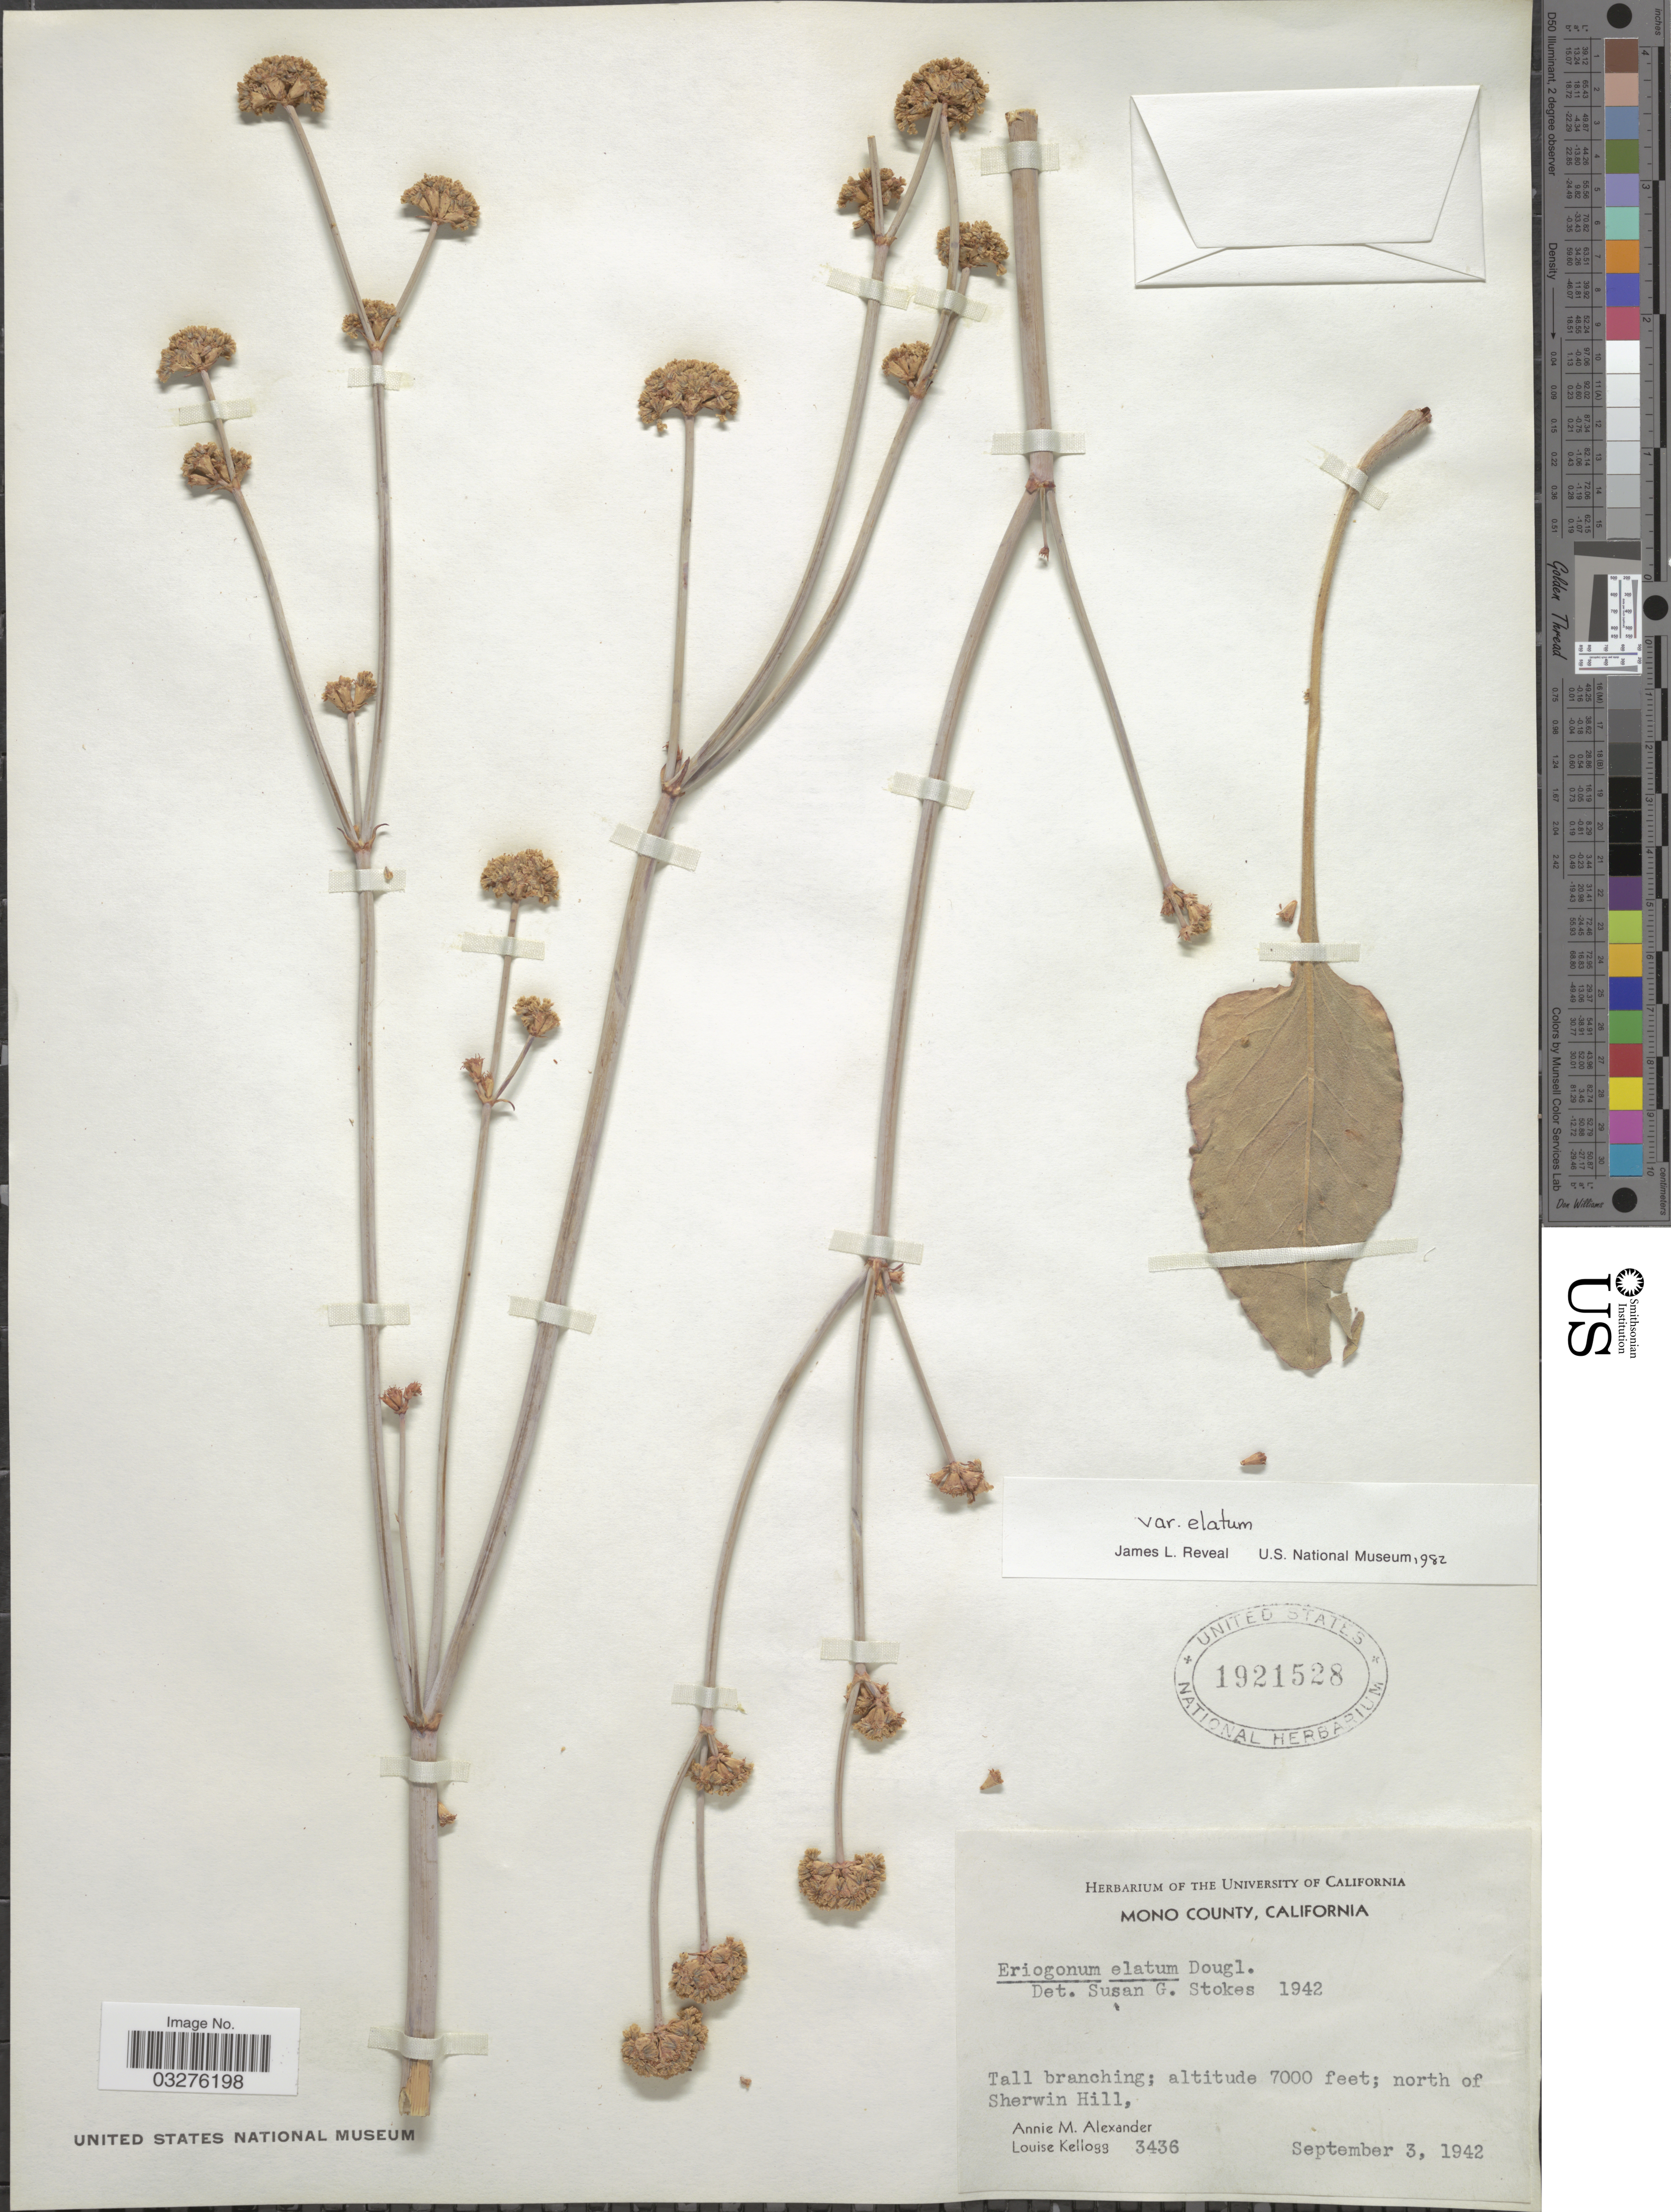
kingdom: Plantae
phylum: Tracheophyta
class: Magnoliopsida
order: Caryophyllales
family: Polygonaceae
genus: Eriogonum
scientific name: Eriogonum elatum var. elatum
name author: Douglas ex Benth.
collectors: A. M. Alexander & L. Kellogg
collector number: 3436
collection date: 1942-09-03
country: United States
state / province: California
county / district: Mono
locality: Mono County, north of Sherwin Hill.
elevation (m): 2134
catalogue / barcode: US 1921528